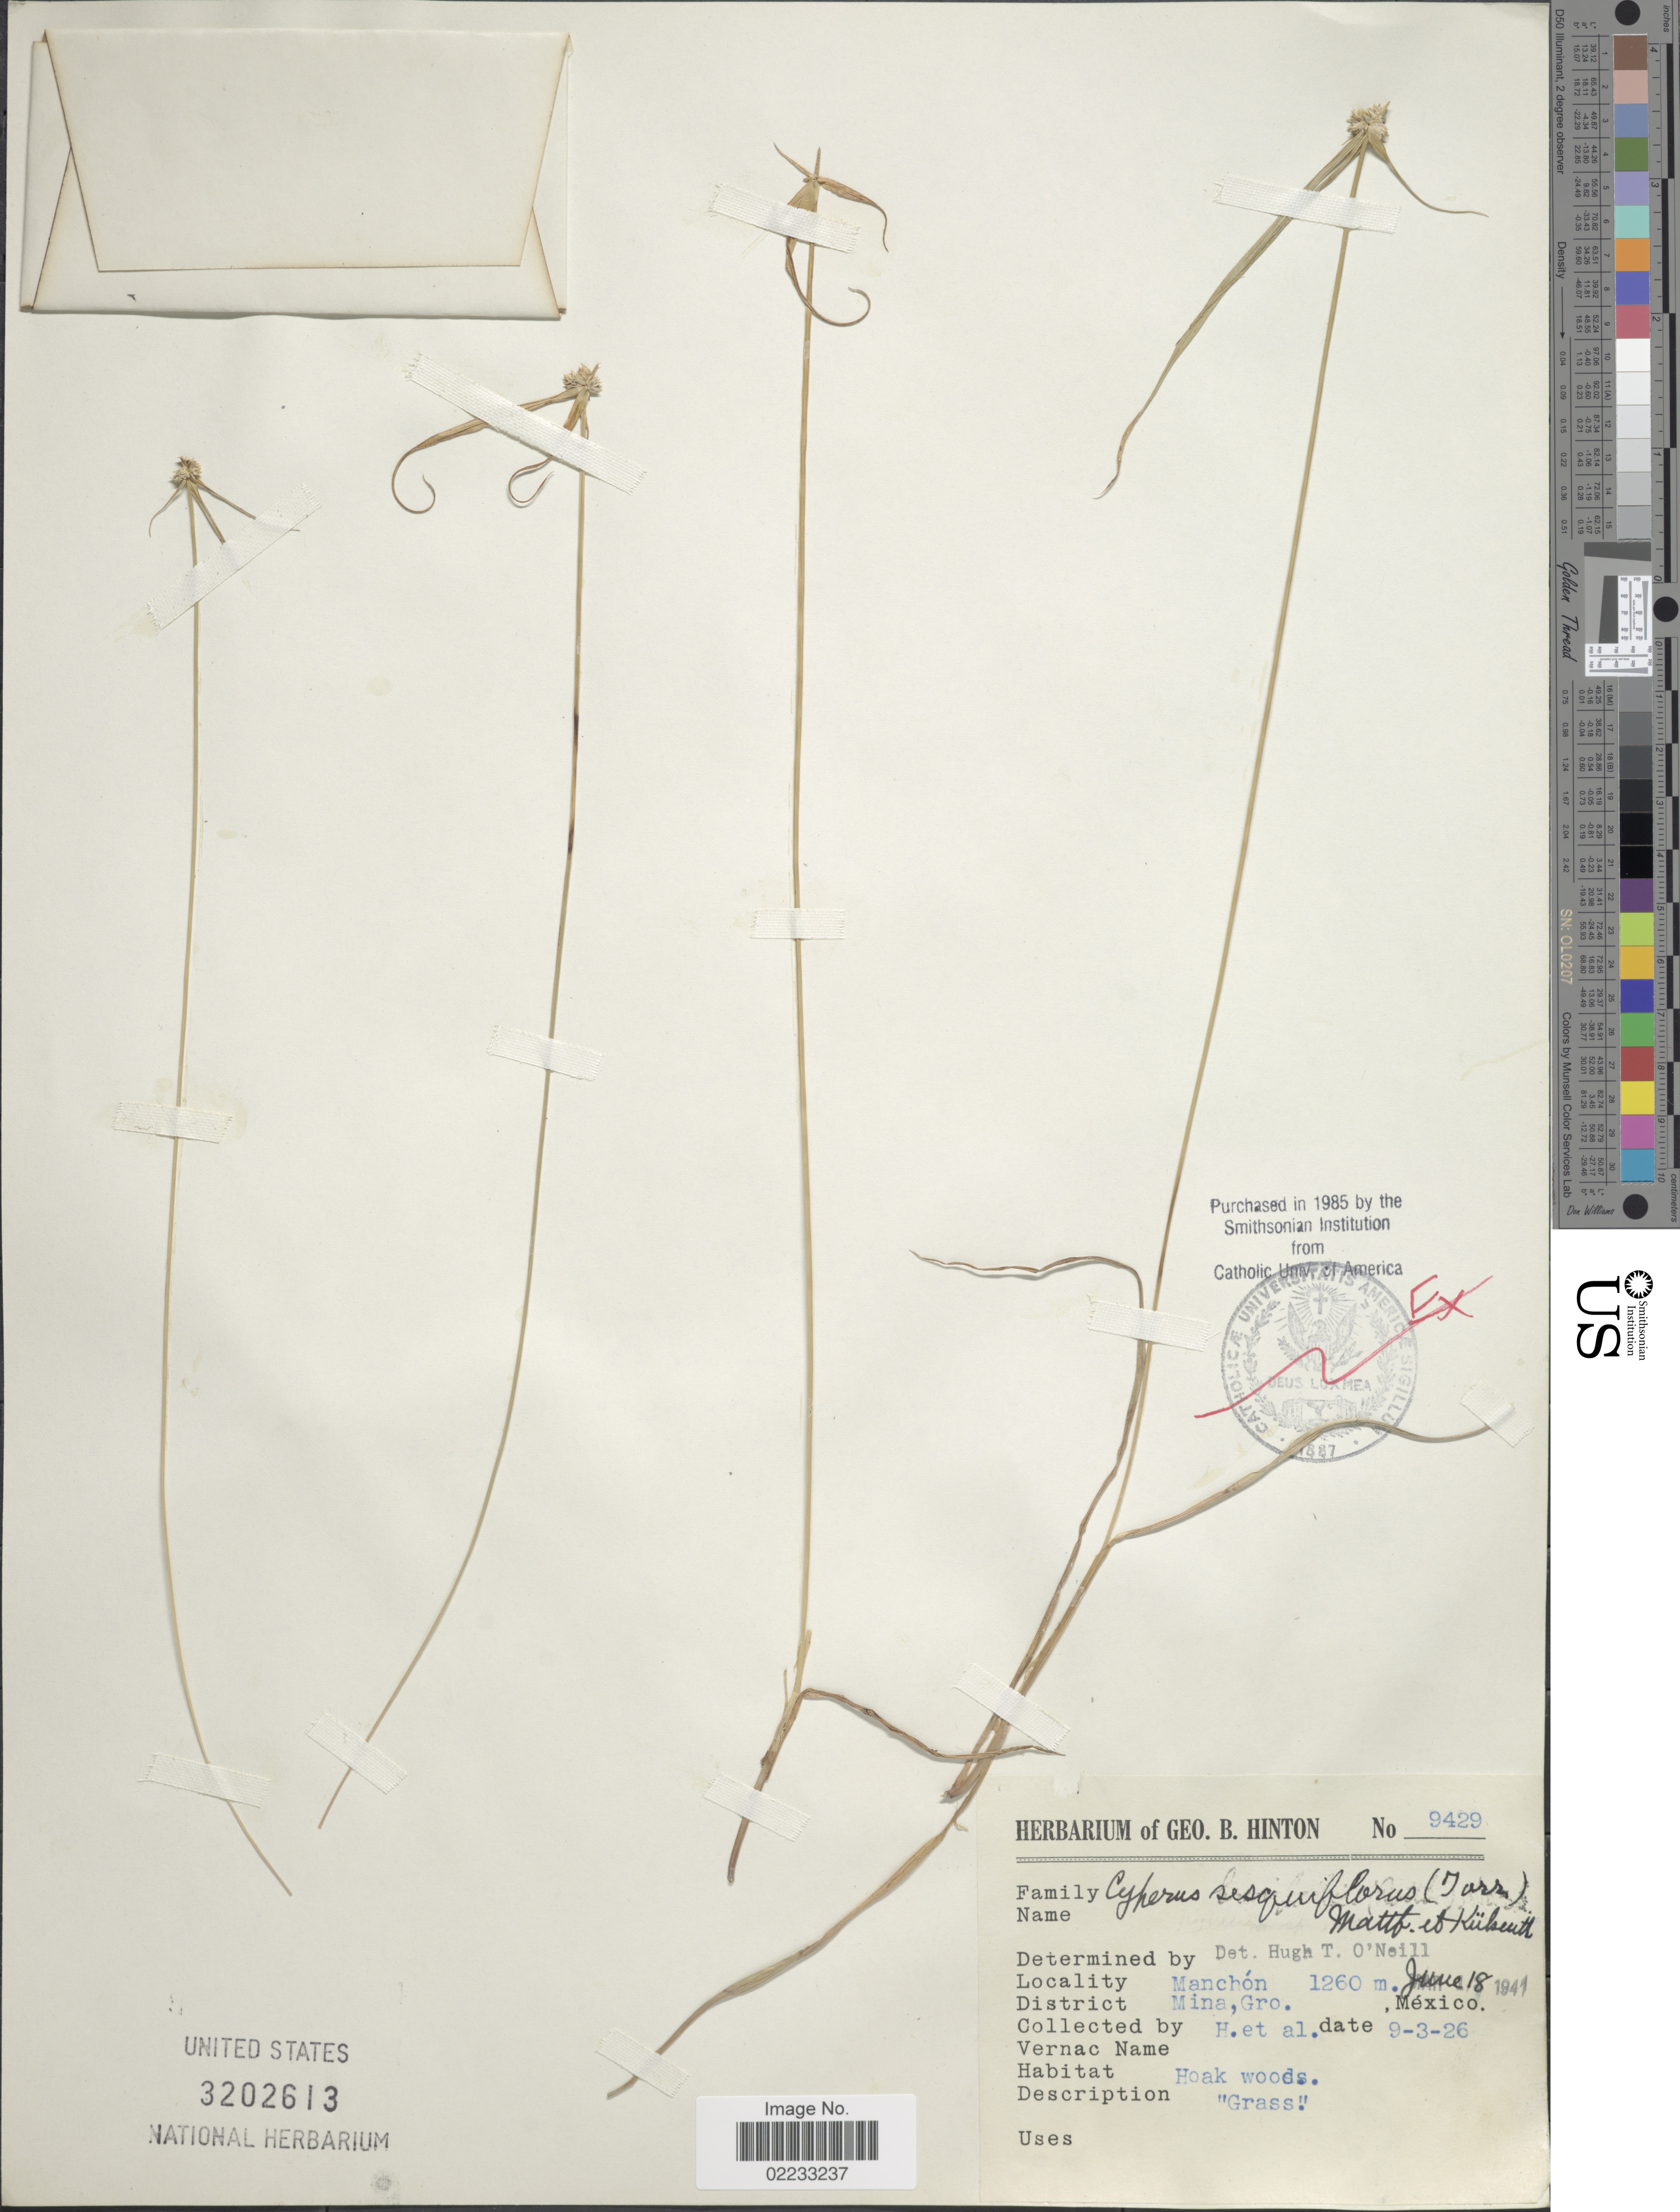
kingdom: Plantae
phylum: Tracheophyta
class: Liliopsida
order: Poales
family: Cyperaceae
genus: Cyperus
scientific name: Cyperus sesquiflorus subsp. sesquiflorus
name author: (Torr.) Mattf. & Kük.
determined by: Strong, M. T., (US), Smithsonian Institution - National Museum of Natural History (UNITED STATES)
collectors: G. B. Hinton & et al.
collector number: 9429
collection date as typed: Transcribed d/m/y: 3/9/26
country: Mexico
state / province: Guerrero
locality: Manchon, District Mina.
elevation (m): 1260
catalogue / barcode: US 3202613